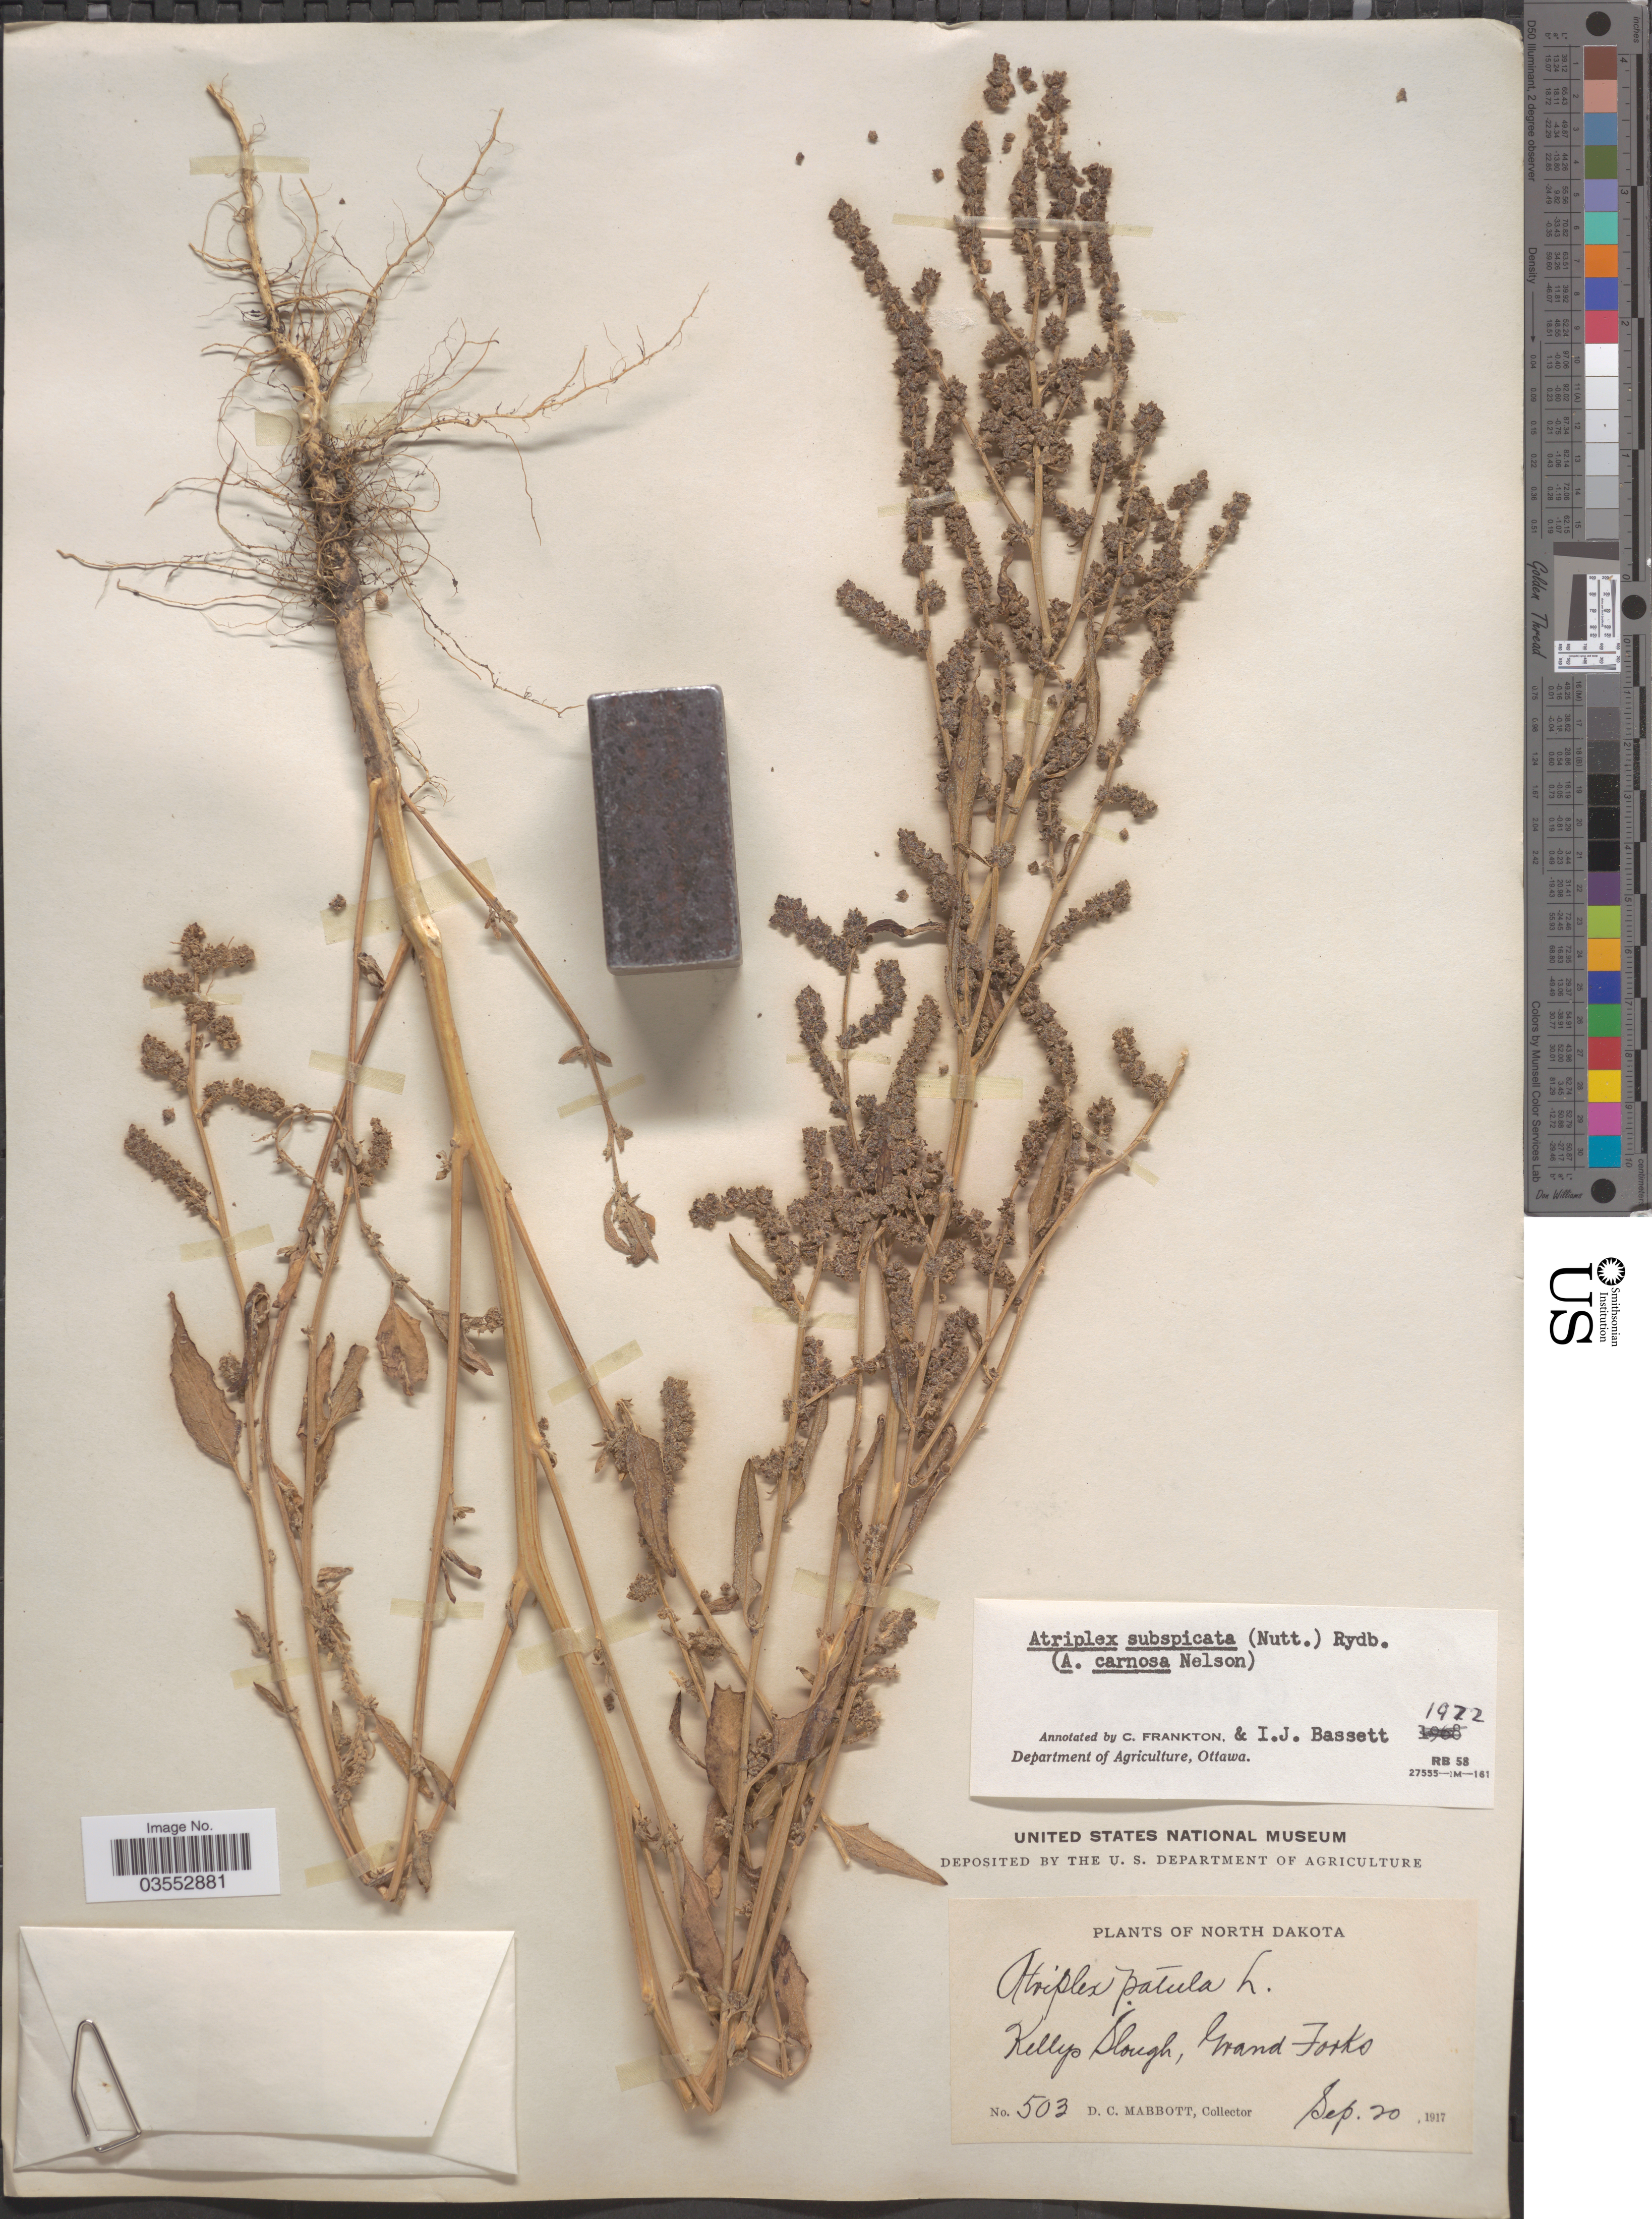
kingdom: Plantae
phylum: Tracheophyta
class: Magnoliopsida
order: Caryophyllales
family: Amaranthaceae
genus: Atriplex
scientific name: Atriplex subspicata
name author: (Nutt.) Rydb.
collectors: D. Mabbott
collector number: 503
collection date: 1917-09-20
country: United States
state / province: North Dakota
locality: Kellys Slough, Grand Forks.